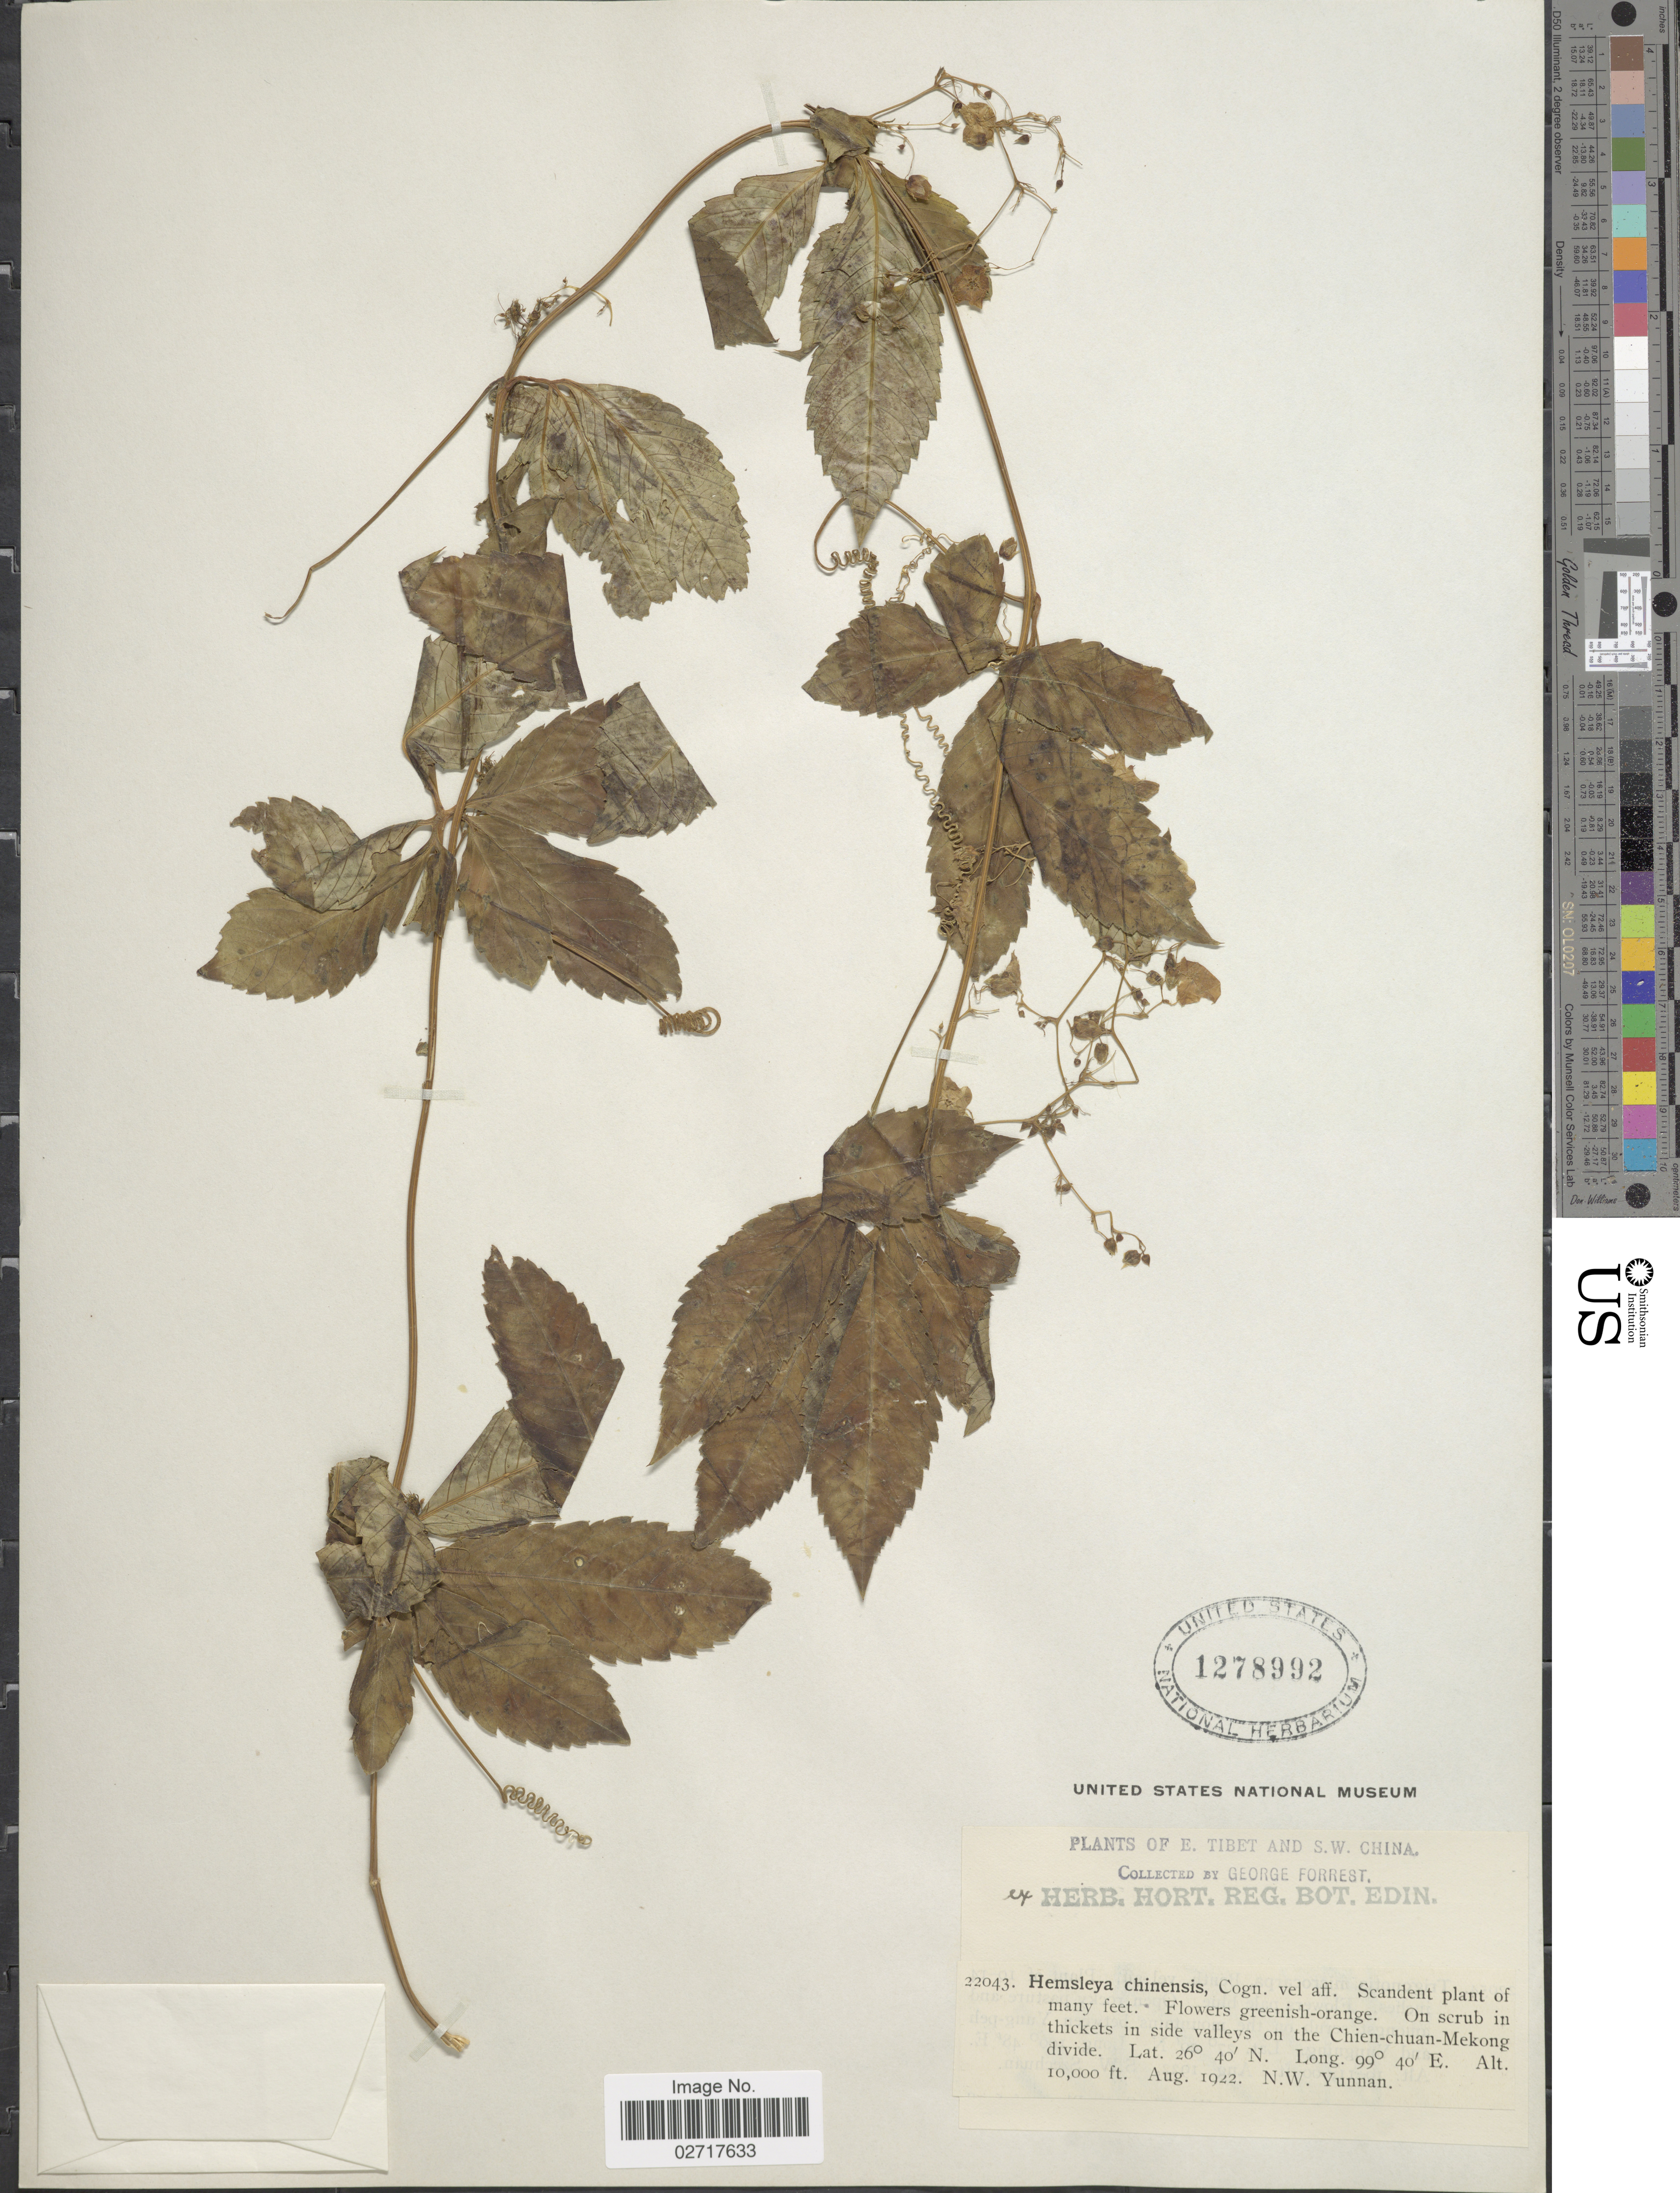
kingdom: Plantae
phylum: Tracheophyta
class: Magnoliopsida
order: Cucurbitales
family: Cucurbitaceae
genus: Hemsleya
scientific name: Hemsleya chinensis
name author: Cogn.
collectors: G. Forrest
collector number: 22043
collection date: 1922-08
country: China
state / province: Yunnan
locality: E. Tibet and S.W. China. On scrub in thickets in side valleys on the Chien-chuan-Mekong divide. N.W. Yunnan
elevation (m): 3048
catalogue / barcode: US 1278992